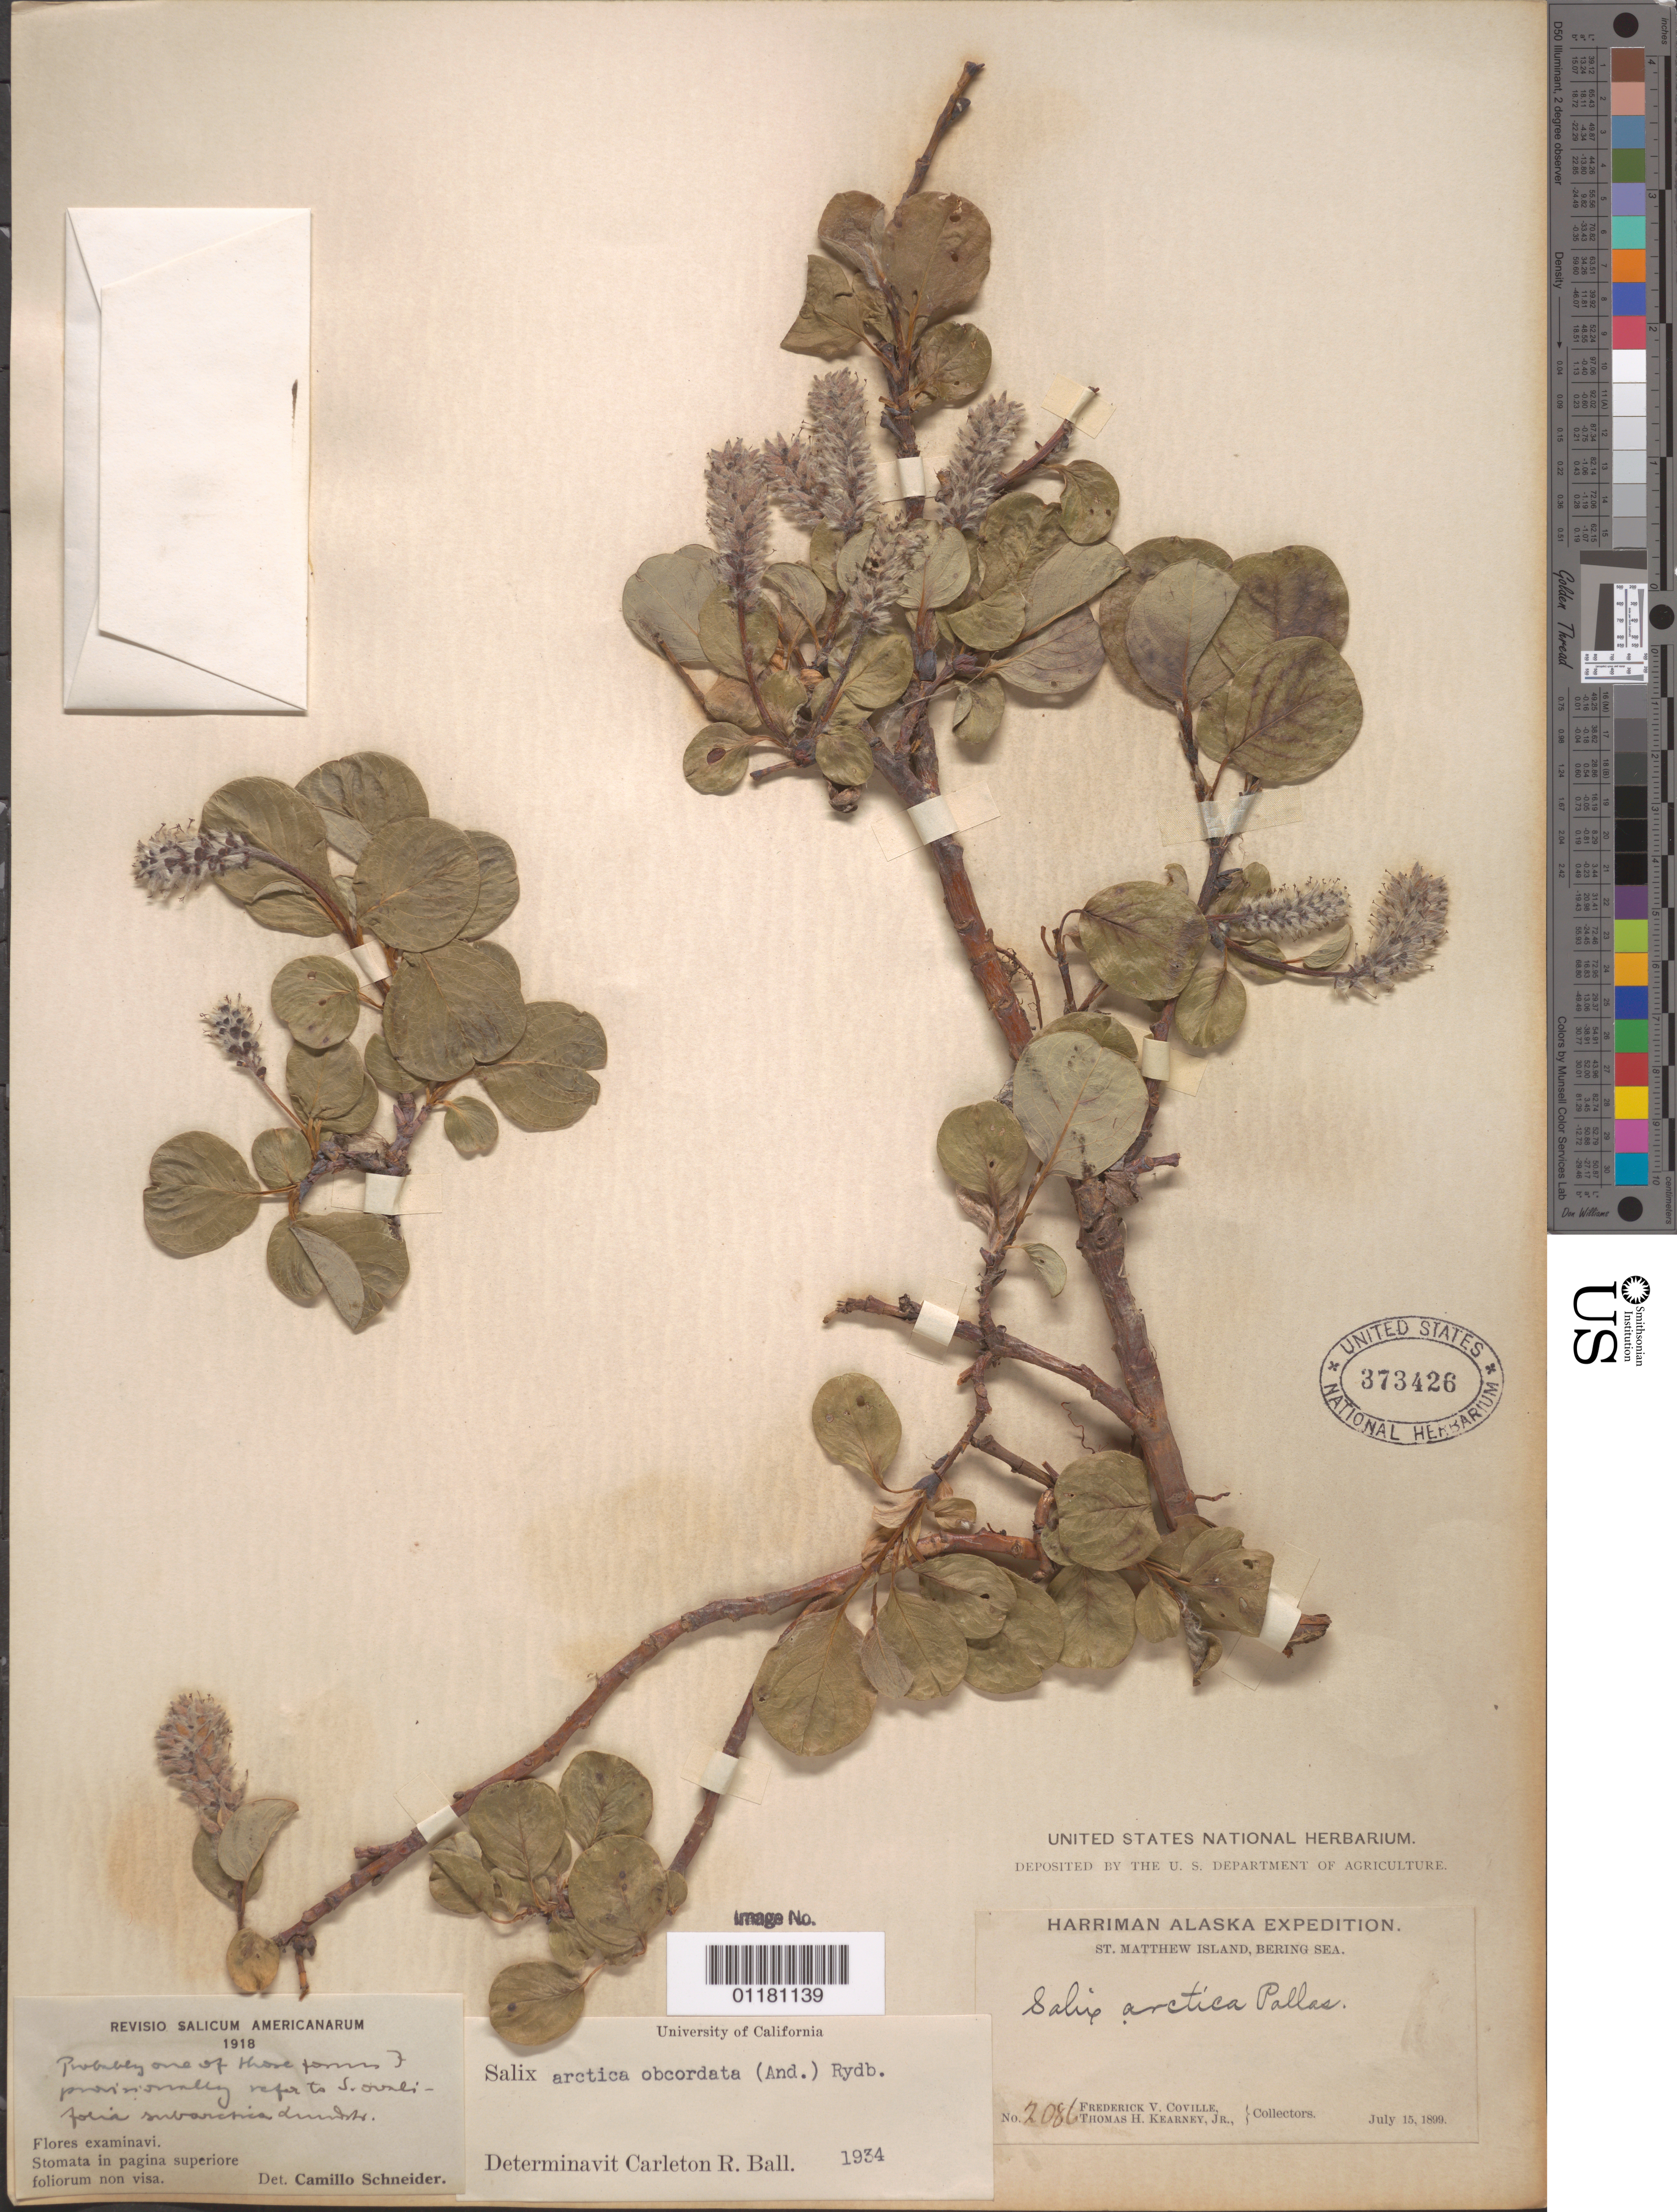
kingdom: Plantae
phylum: Tracheophyta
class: Magnoliopsida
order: Malpighiales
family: Salicaceae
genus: Salix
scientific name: Salix arctica var. obcordata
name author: (Andersson) Rydb.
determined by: Ball, C. R.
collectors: F. V. Coville & T. H. Kearney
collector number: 2086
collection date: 1899-07-15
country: United States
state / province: Alaska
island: St. Matthew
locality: St. Matthew Island, Bering Sea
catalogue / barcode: US 373426